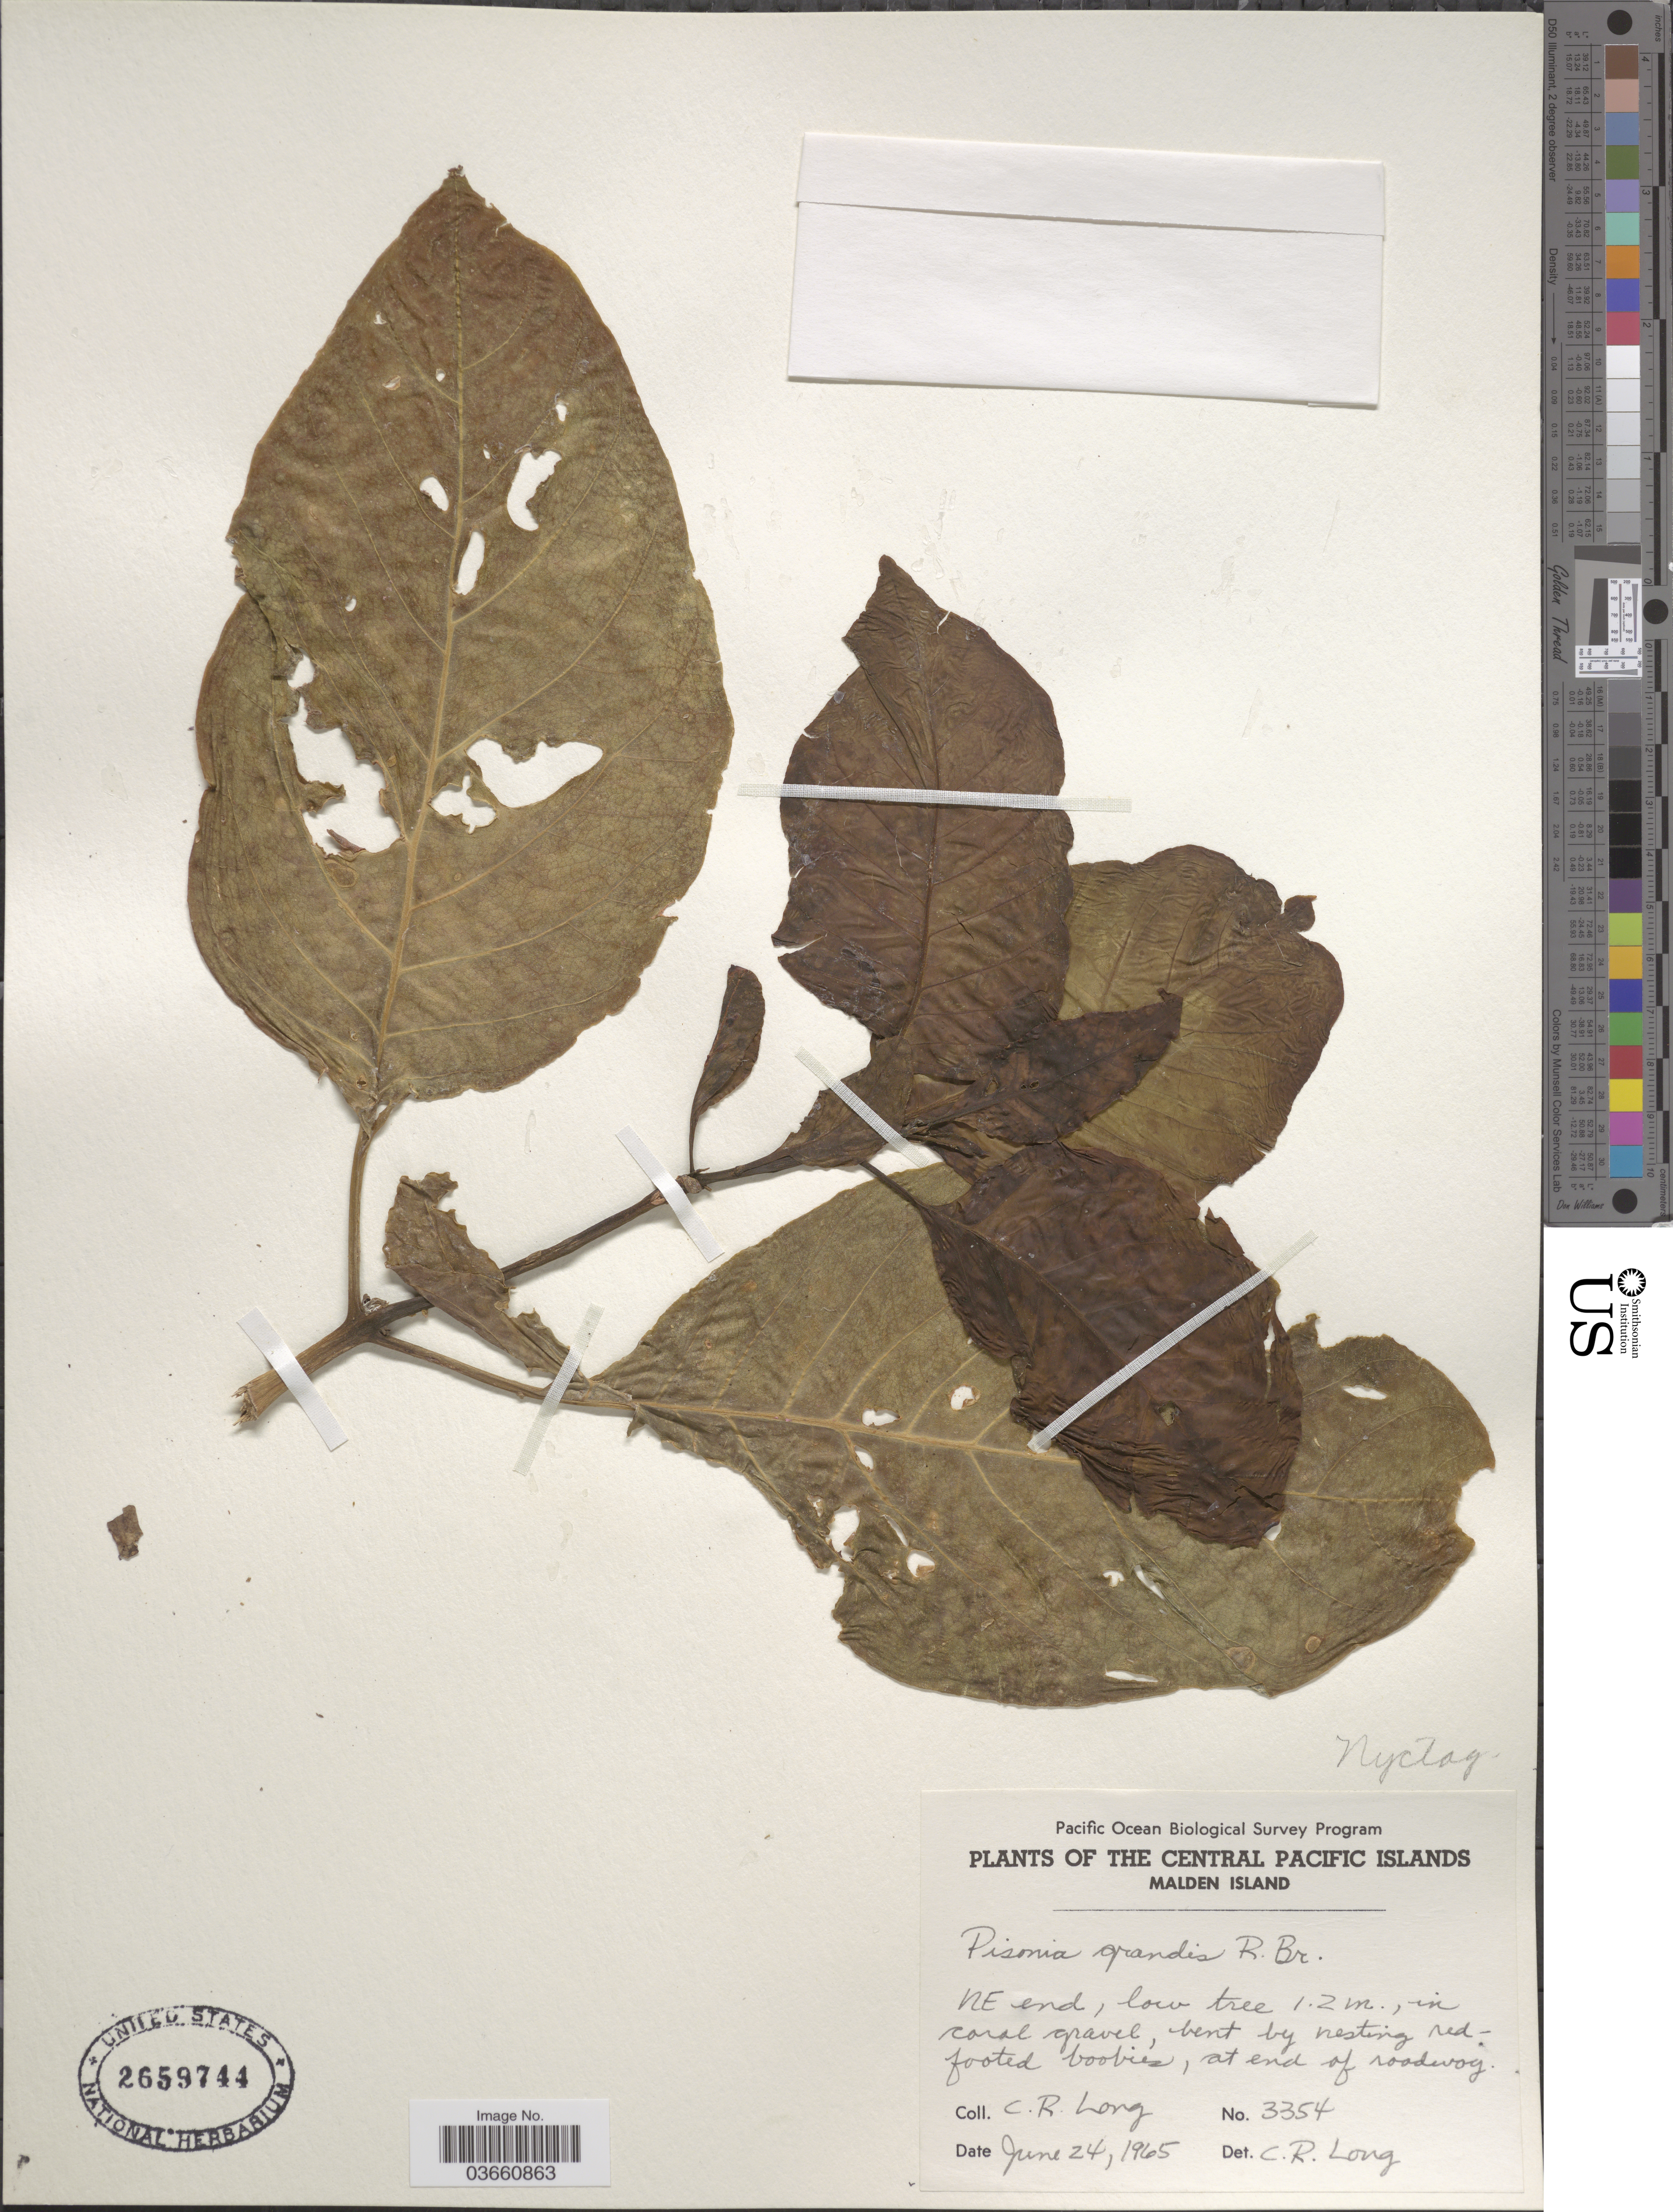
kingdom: Plantae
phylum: Tracheophyta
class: Magnoliopsida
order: Caryophyllales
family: Nyctaginaceae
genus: Pisonia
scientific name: Pisonia grandis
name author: R. Br.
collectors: C. R. Long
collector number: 3354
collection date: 1965-06-24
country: Kiribati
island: Malden Island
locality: Central Pacific Islands. Malden Islands. NE end.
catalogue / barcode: US 2659744